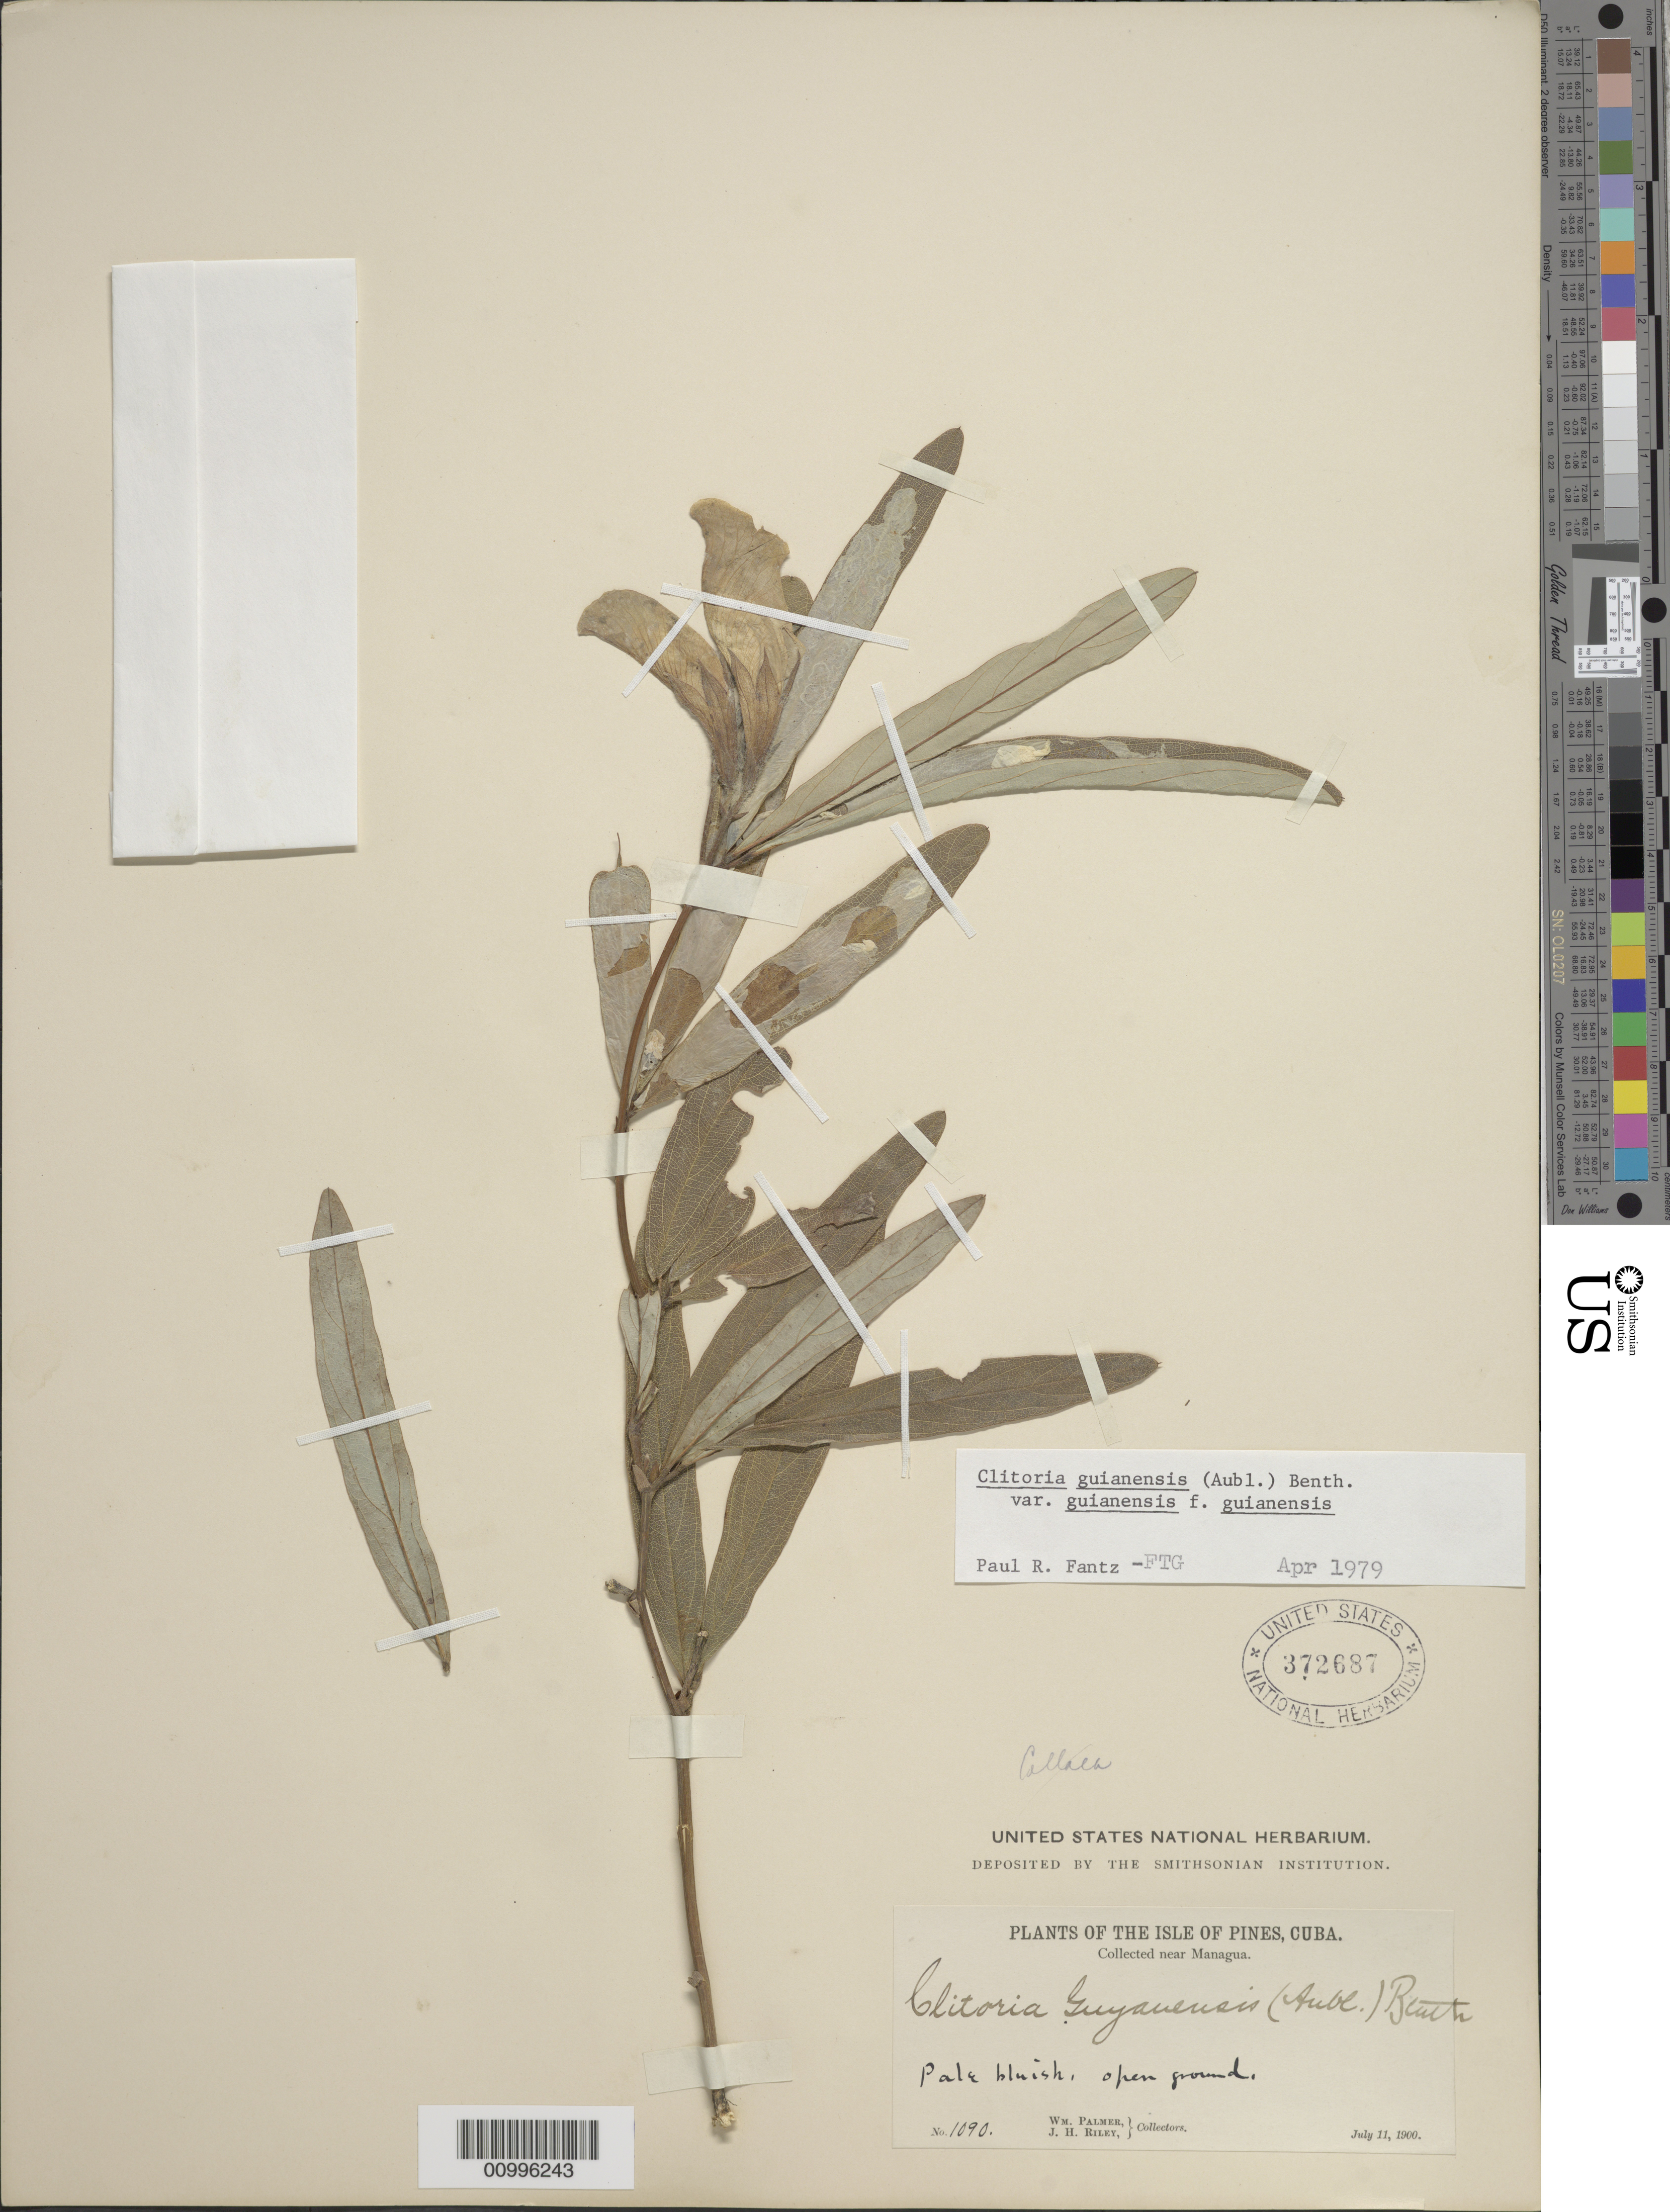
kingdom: Plantae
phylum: Tracheophyta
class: Magnoliopsida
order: Fabales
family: Fabaceae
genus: Clitoria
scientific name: Clitoria guianensis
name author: (Aubl.) Benth.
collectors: W. Palmer & J. C. Riley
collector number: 1090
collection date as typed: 11 Jul 1900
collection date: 1900-07-11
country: Cuba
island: Isla de la Juventud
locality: Isle of Pines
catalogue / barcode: US 372687